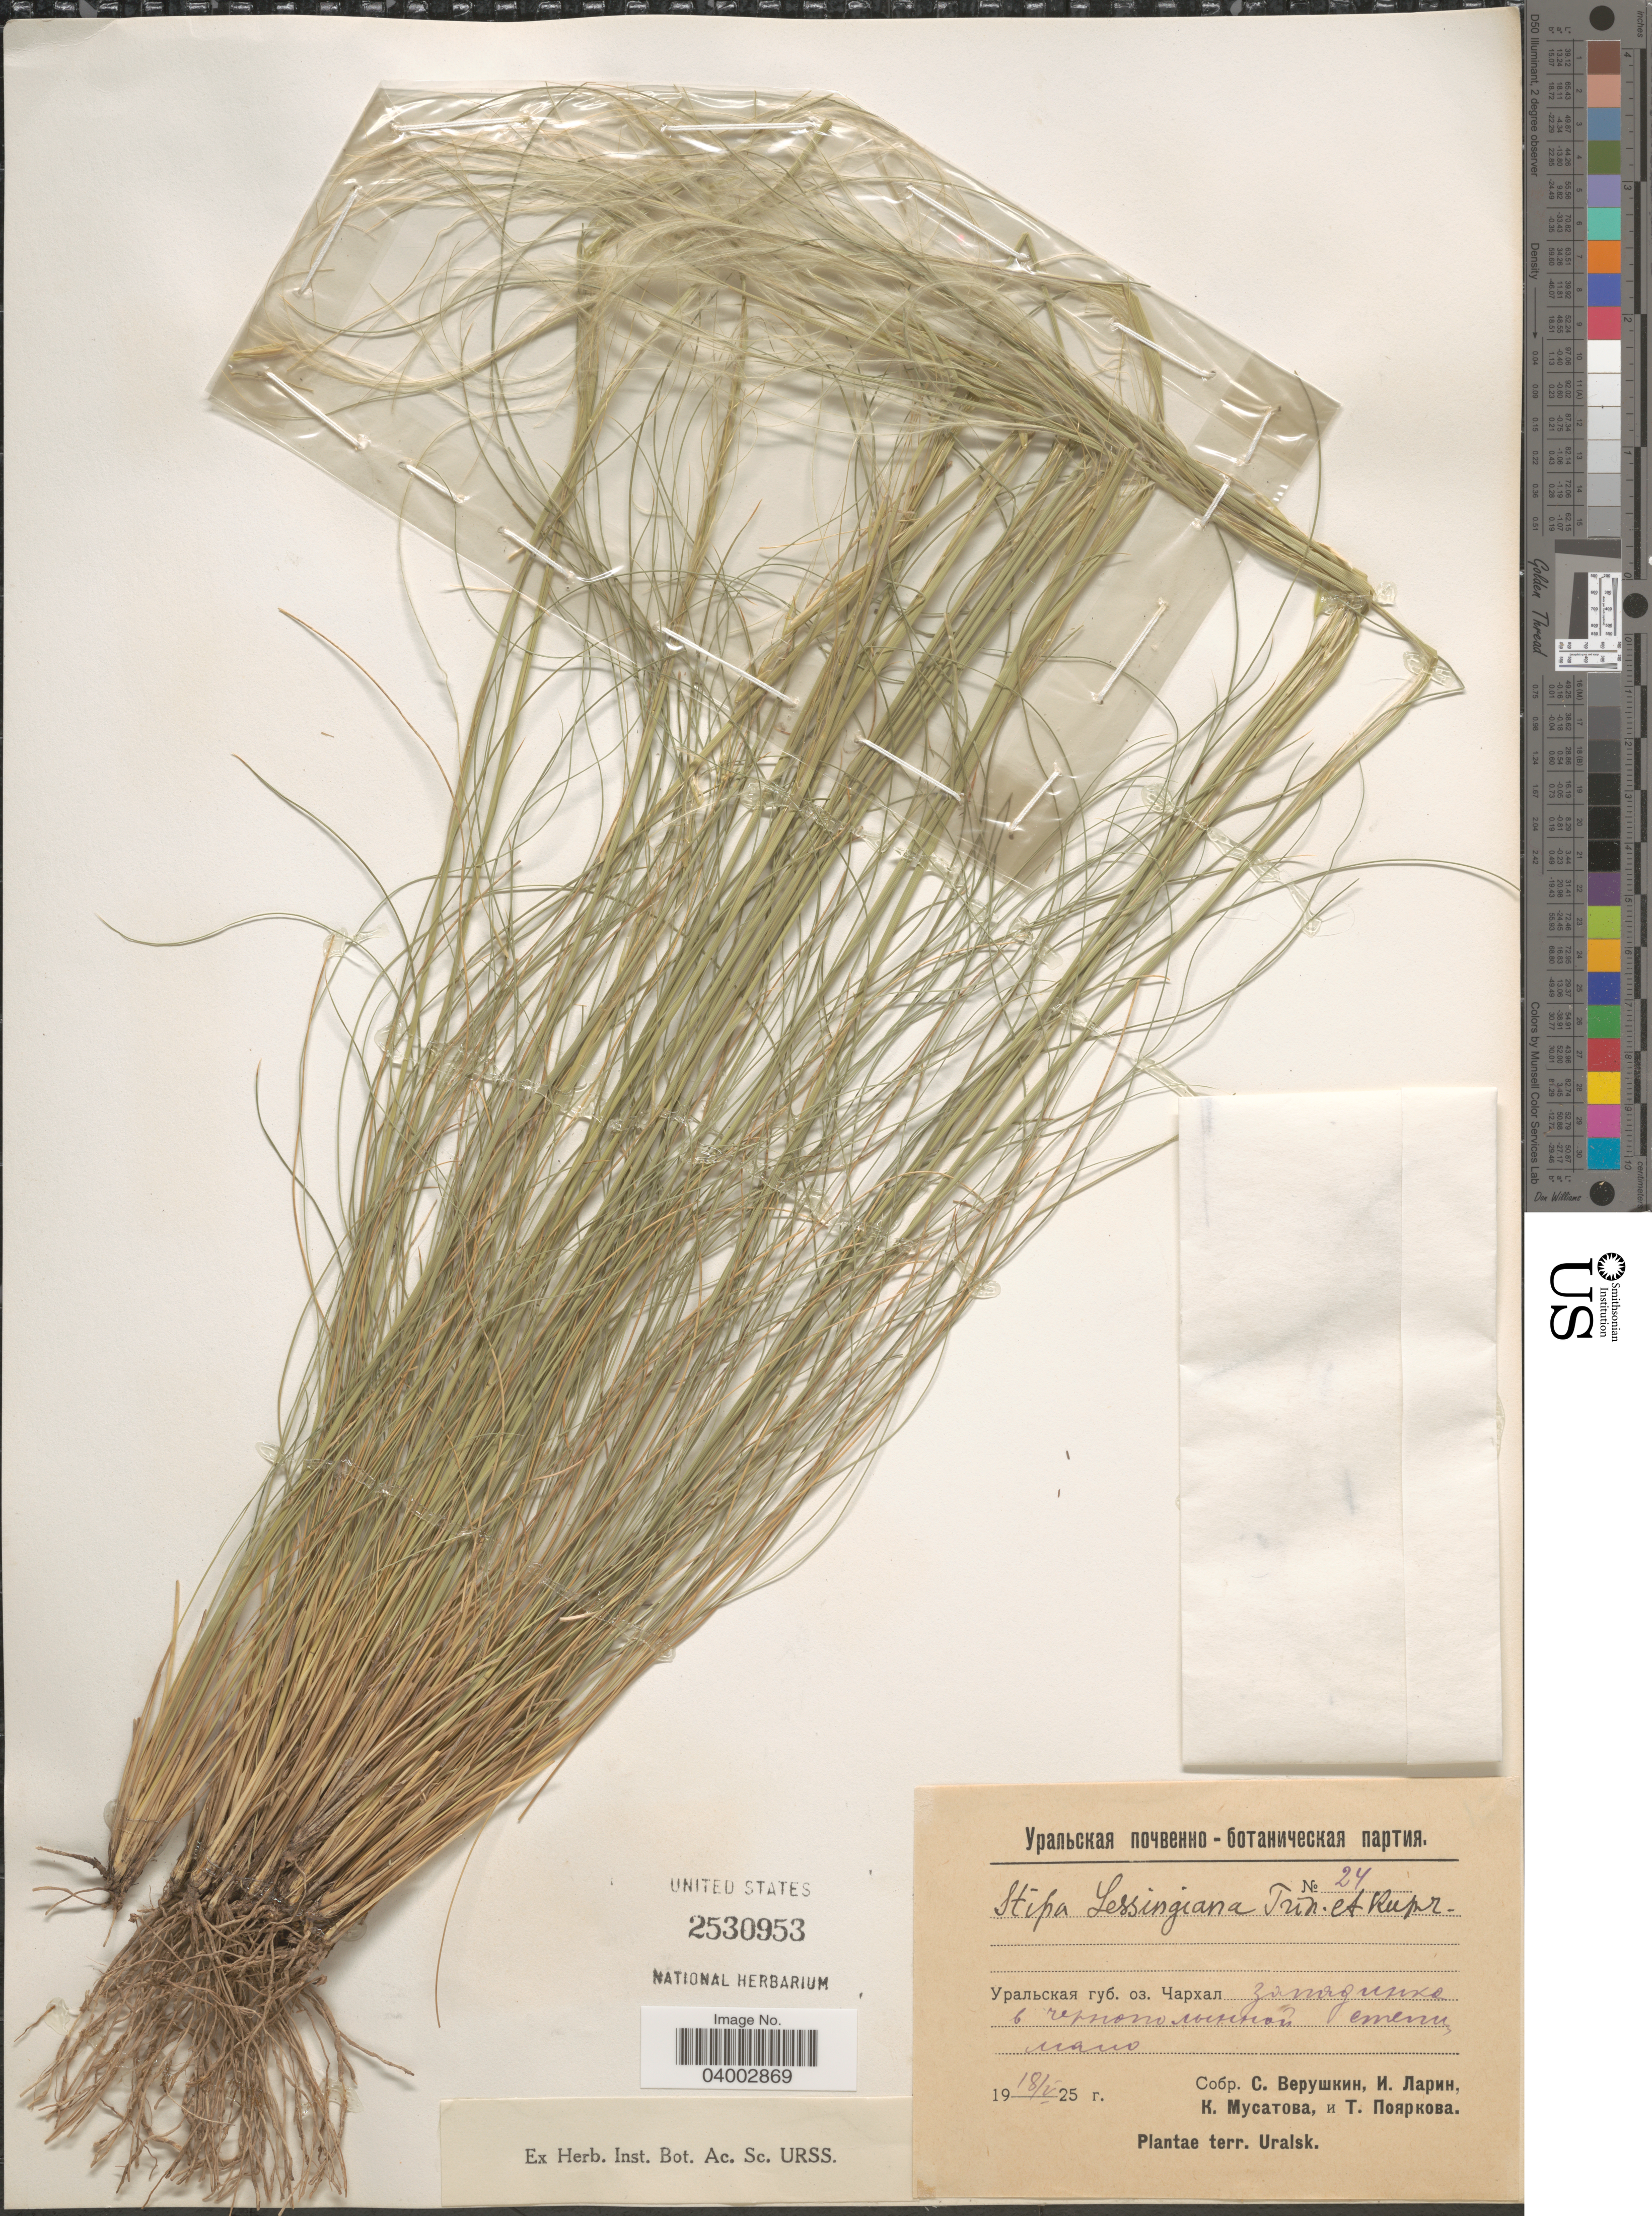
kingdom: Plantae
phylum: Tracheophyta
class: Liliopsida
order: Poales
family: Poaceae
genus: Stipa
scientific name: Stipa lessingiana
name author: Trin. & Rupr.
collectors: S. Verushkin, I. Larin, K. Musatova & T. Poyarkova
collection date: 1925-05-18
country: Kazakhstan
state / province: West Kazakhstan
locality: Lake Chalkar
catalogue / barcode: US 2530953